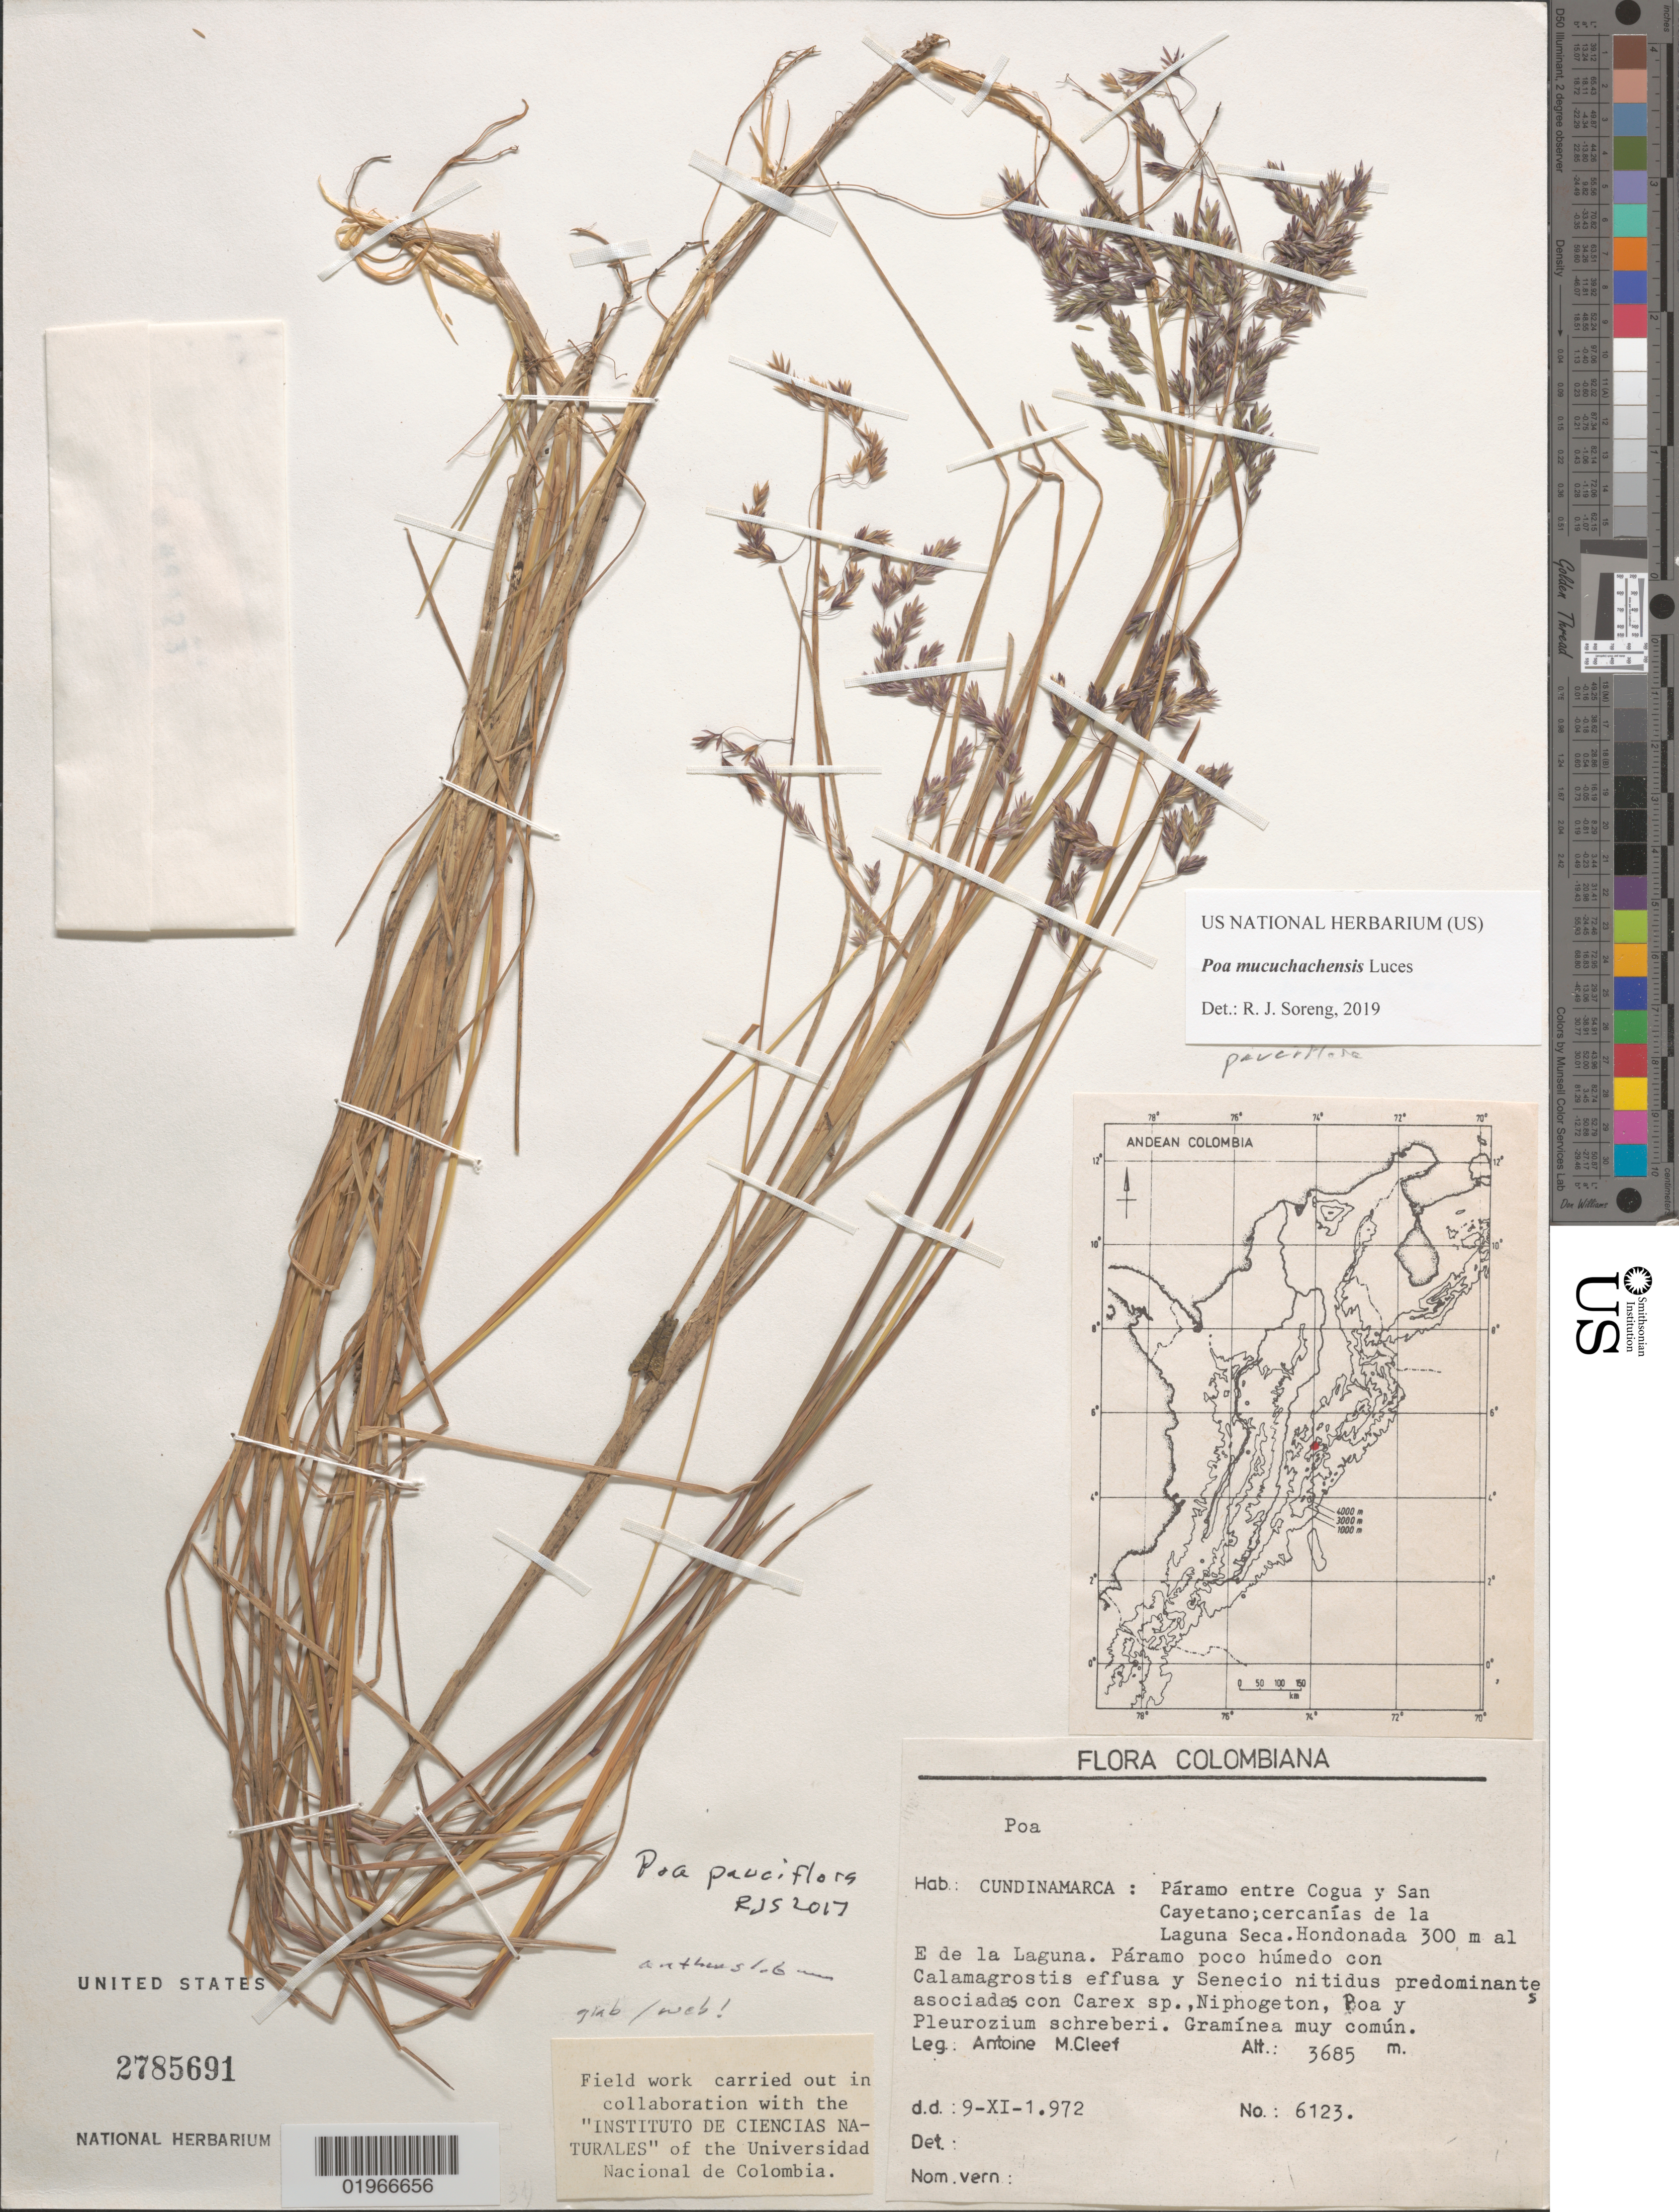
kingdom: Plantae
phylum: Tracheophyta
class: Liliopsida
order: Poales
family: Poaceae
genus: Poa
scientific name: Poa mucuchachensis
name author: Luces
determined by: Soreng, Robert J., Research Associate (BOT), Smithsonian Institution - National Museum of Natural History (UNITED STATES)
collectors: A. M. Cleef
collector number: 6123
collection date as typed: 9-XI-1972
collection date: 1972-11-09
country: Colombia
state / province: Cundinamarca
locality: Páramo entre Cogua y San Cayetano; cercanías de la Laguna Seca.Hondonada 300 m al E de la Laguna.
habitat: Páramo poco húmedo.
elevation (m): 3685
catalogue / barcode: US 2785691